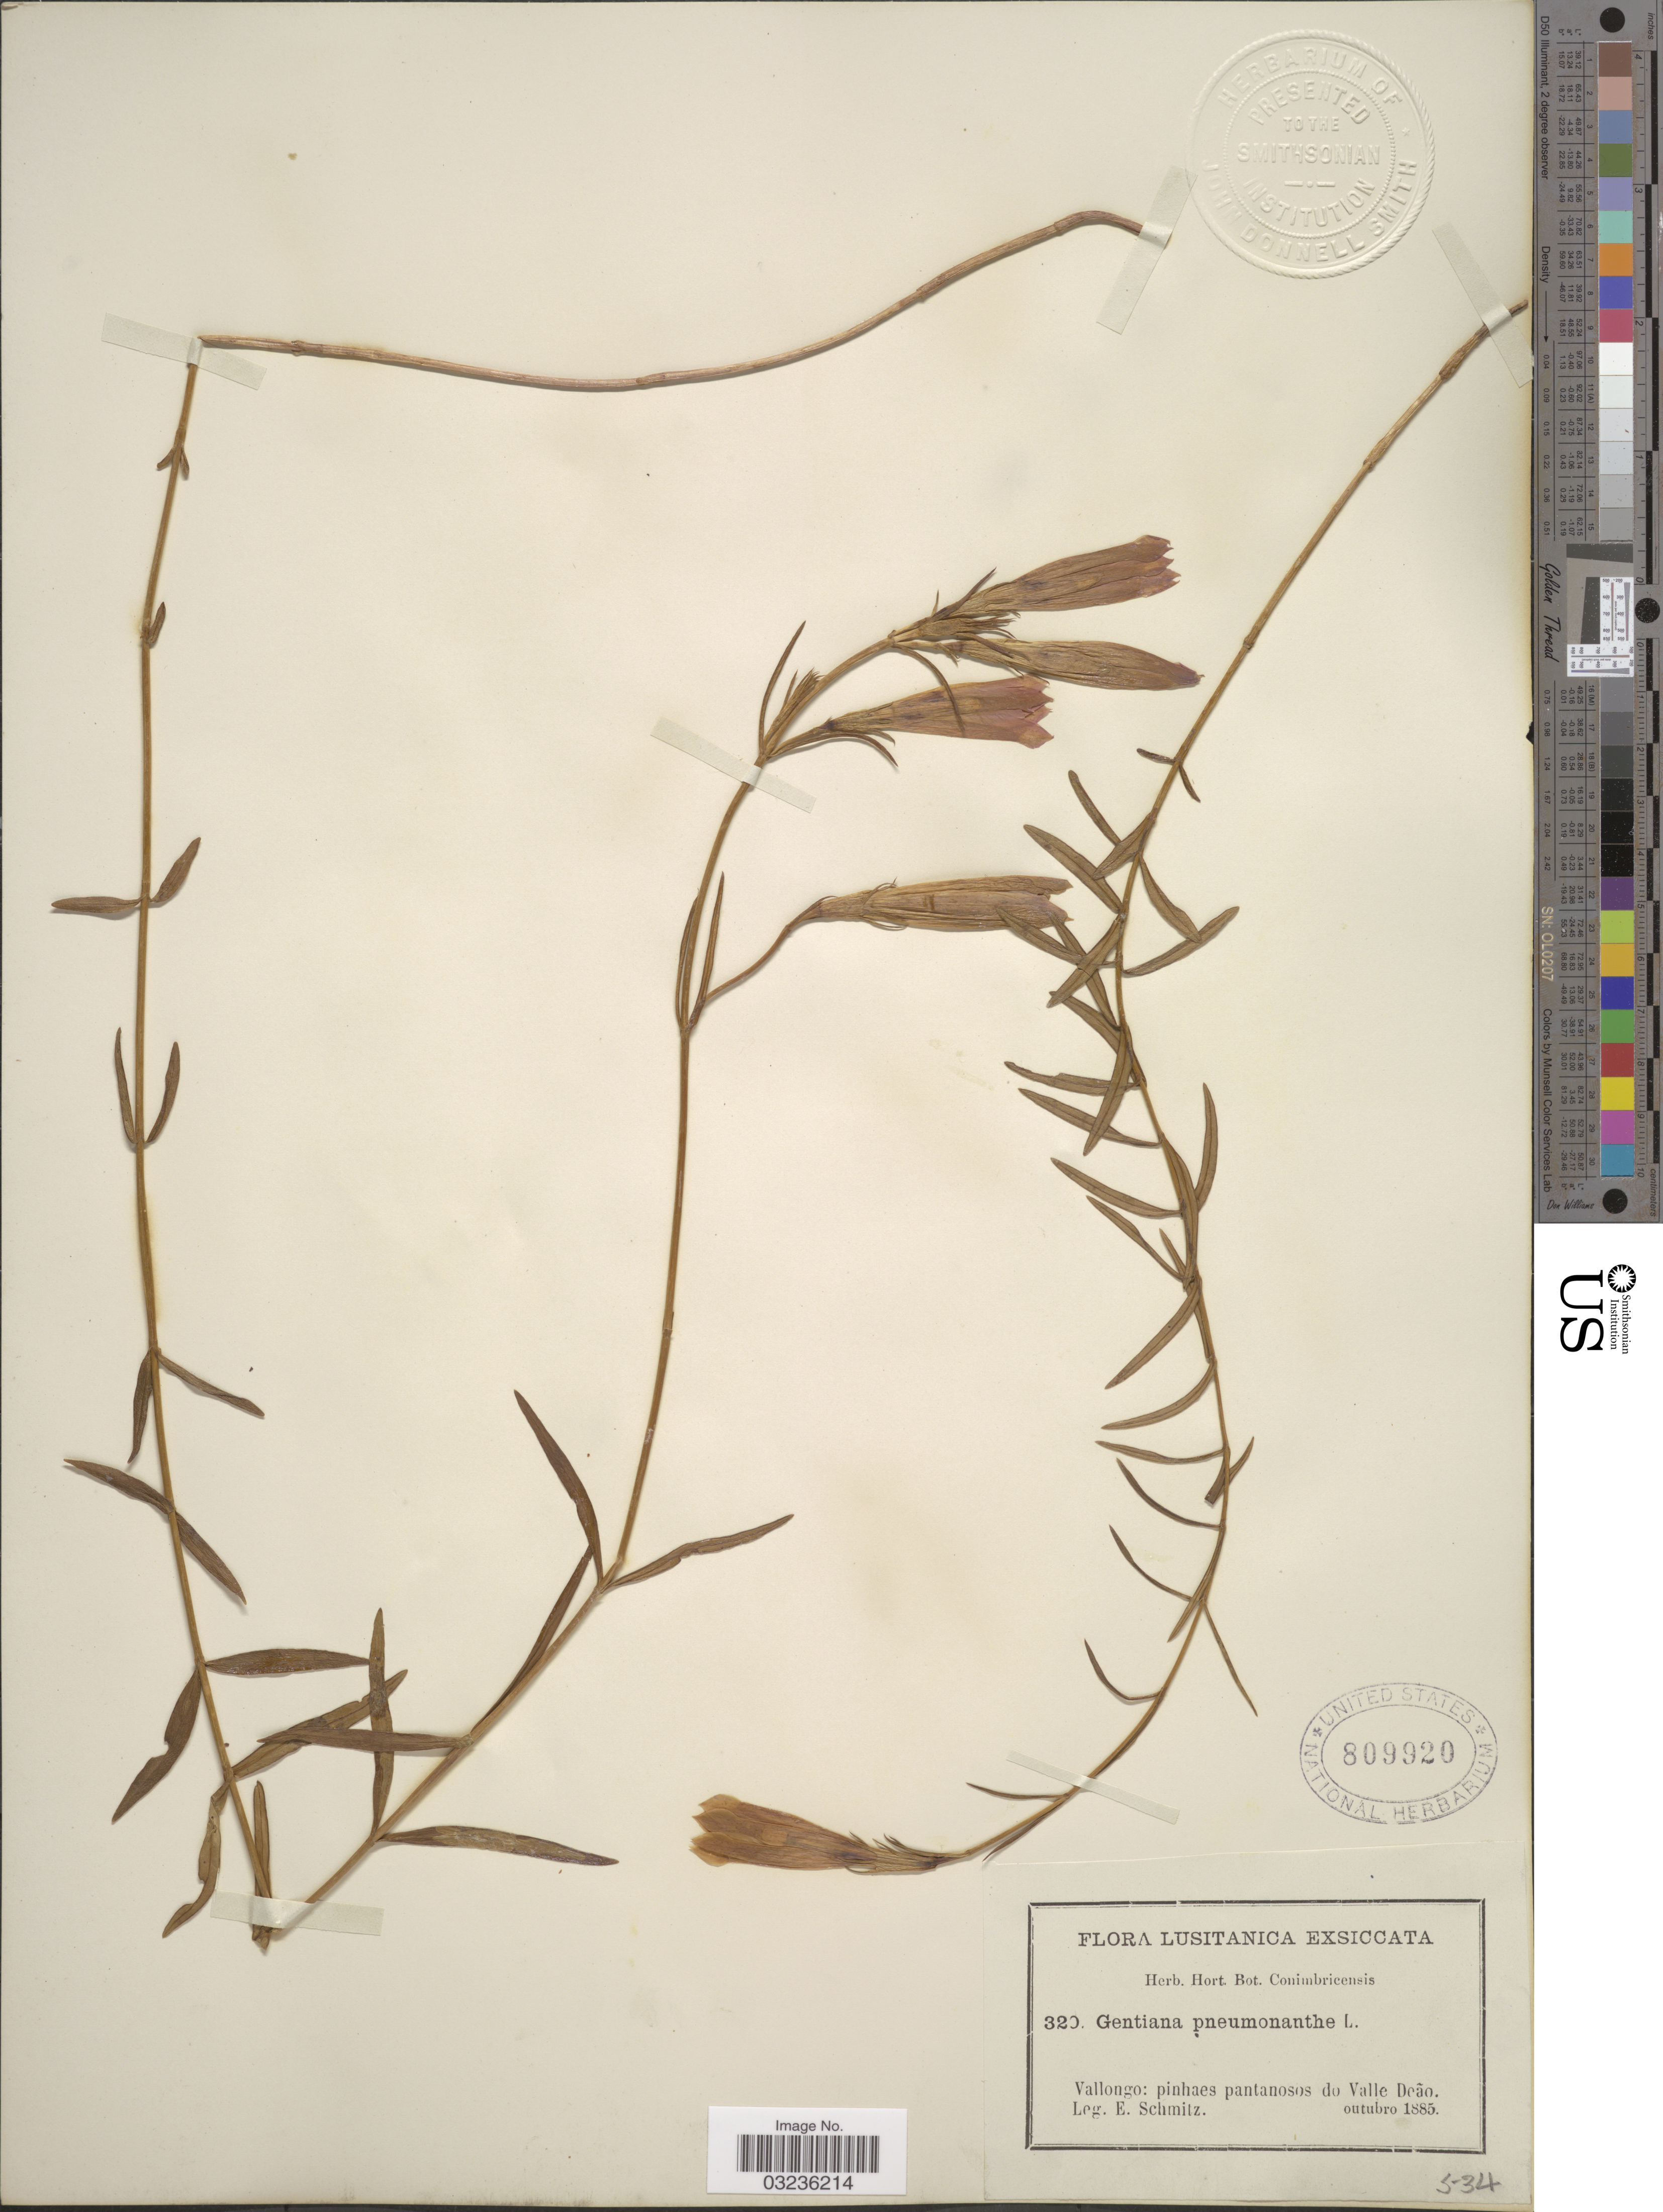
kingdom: Plantae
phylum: Tracheophyta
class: Magnoliopsida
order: Gentianales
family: Gentianaceae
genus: Gentiana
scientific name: Gentiana pneumonanthe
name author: L.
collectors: E. Schmitz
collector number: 320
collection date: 1885-10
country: Portugal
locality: Lusitanica, Vallongo: pinhaes pantanosos do Valle Deão.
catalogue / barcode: US 809920